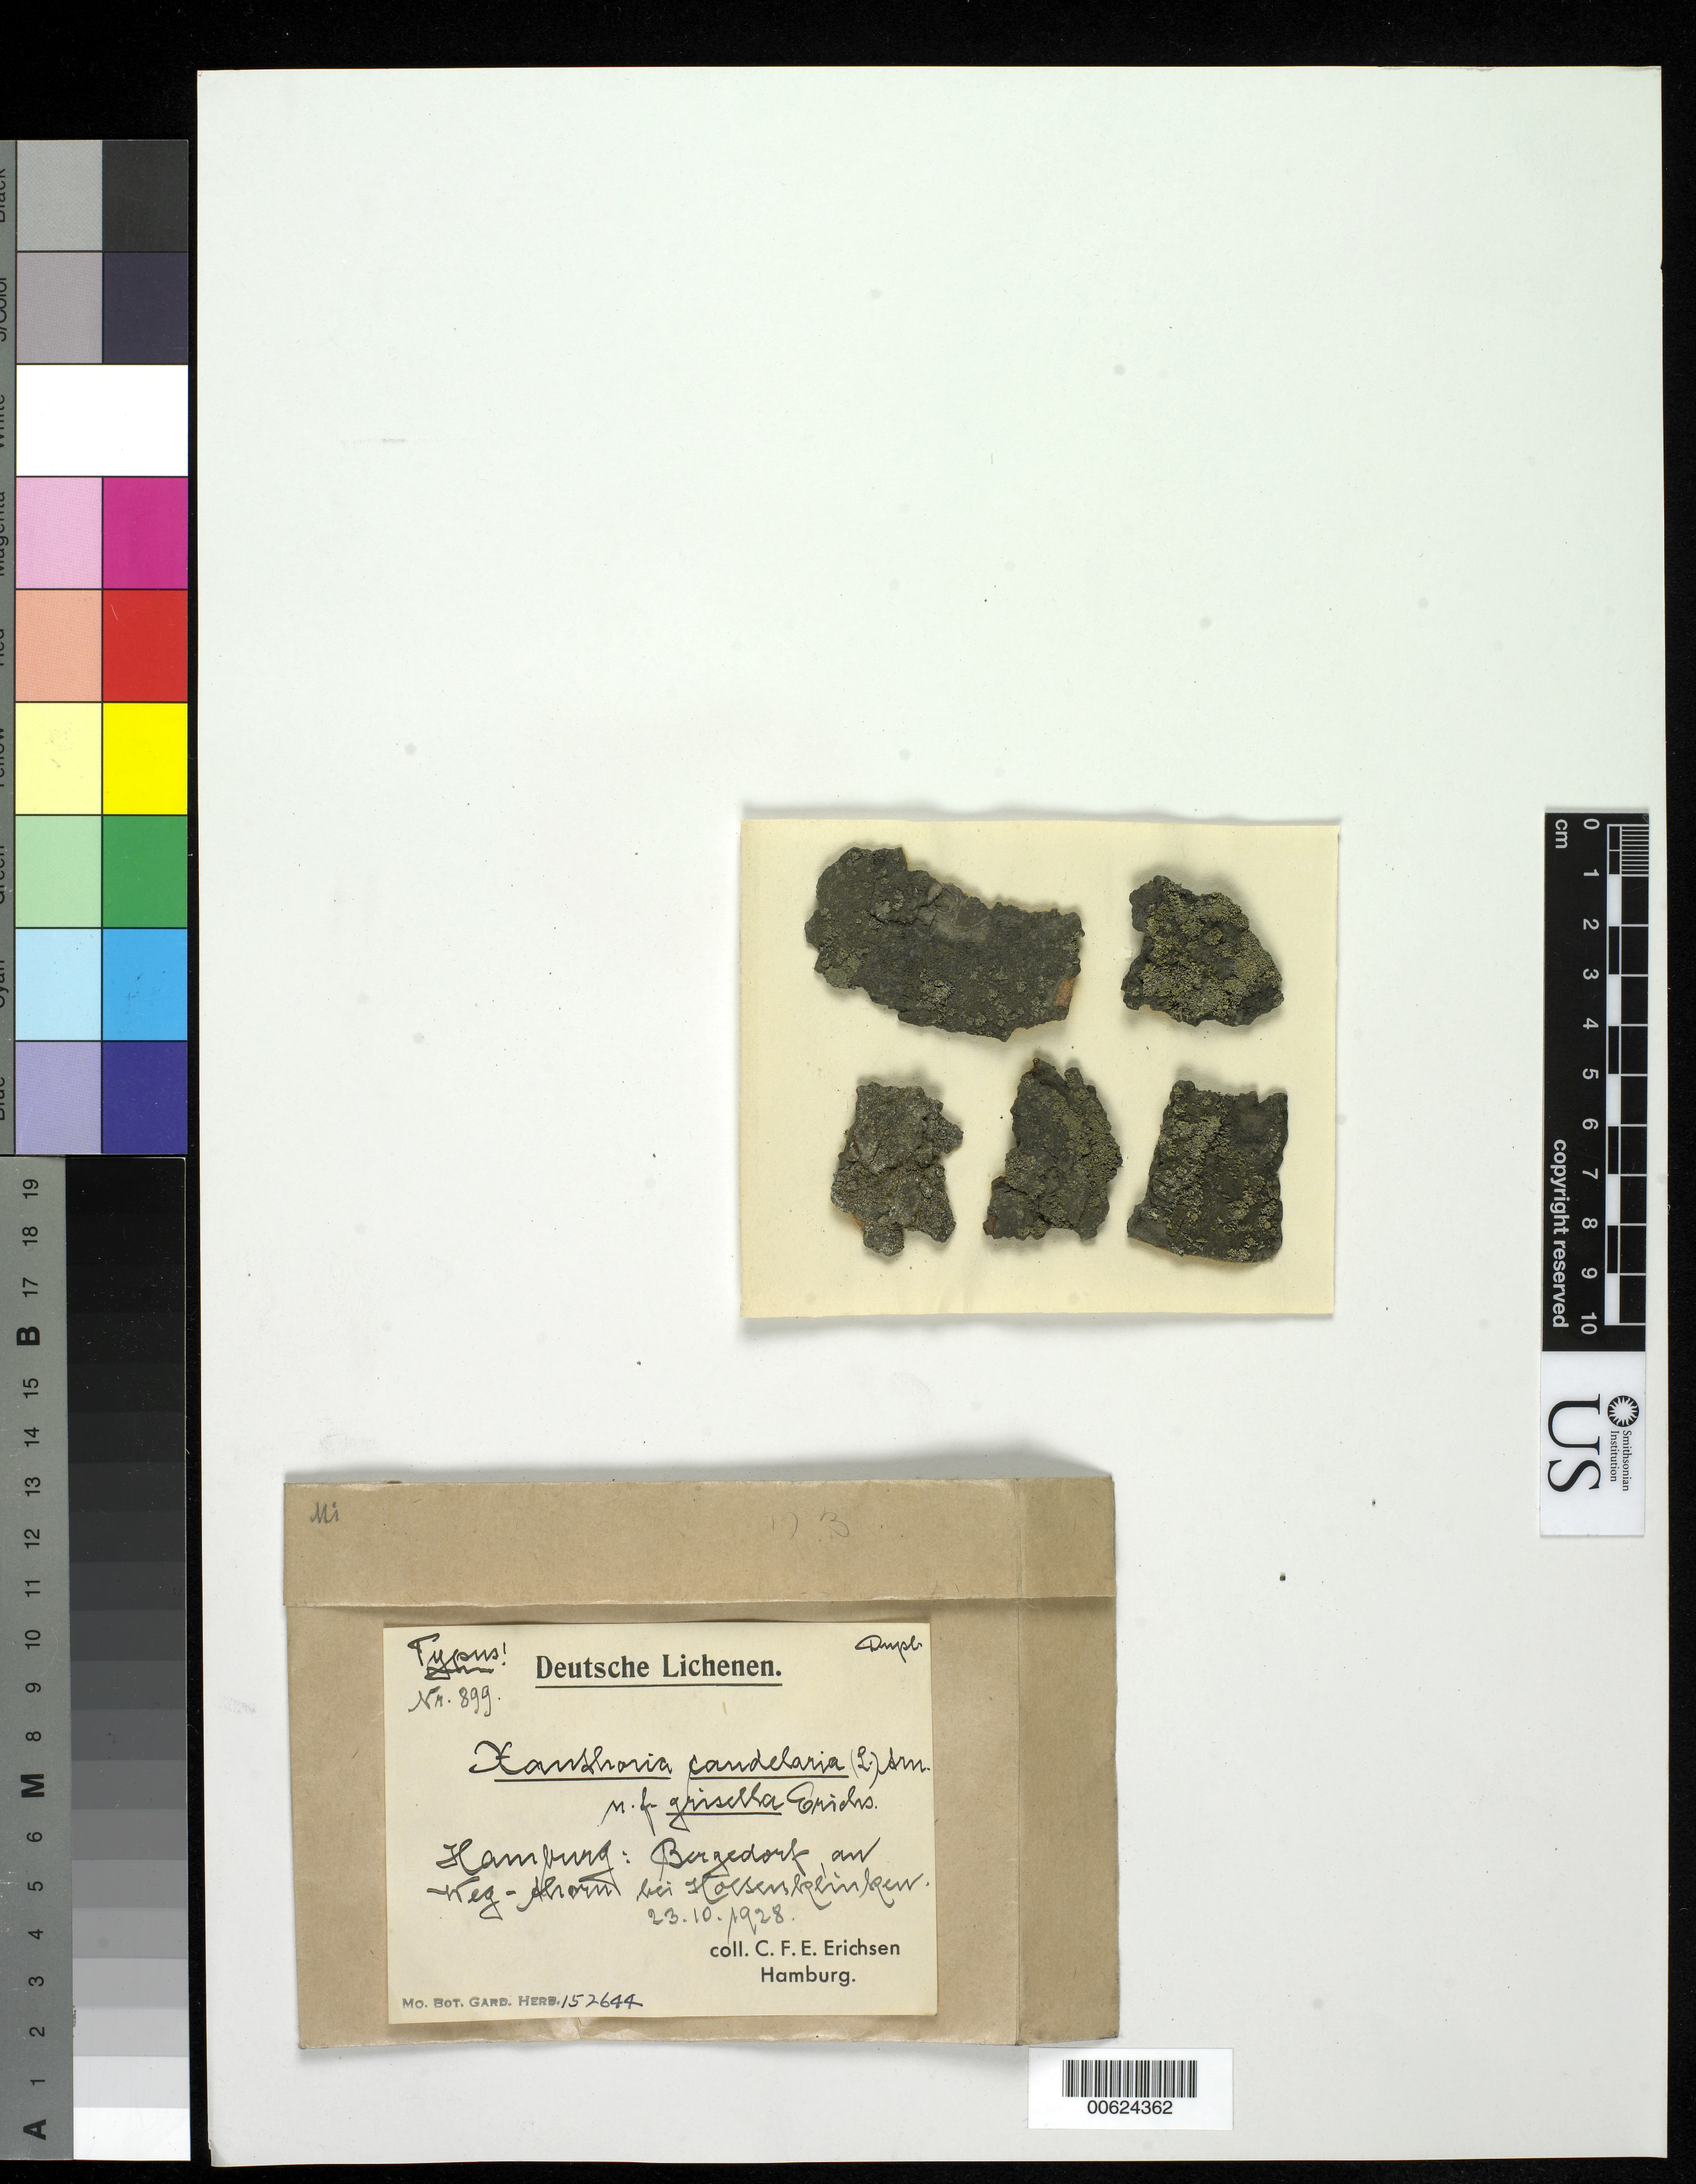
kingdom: Fungi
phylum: Ascomycota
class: Lecanoromycetes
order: Teloschistales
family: Teloschistaceae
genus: Xanthoria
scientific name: Xanthoria candelaria f. grisella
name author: Erichsen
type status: Possible Type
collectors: C. F. E. Erichsen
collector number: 899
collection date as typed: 23 Oct 1928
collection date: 1928-10-23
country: Germany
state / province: Hamburg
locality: Bergedorf, near Holtenklinken